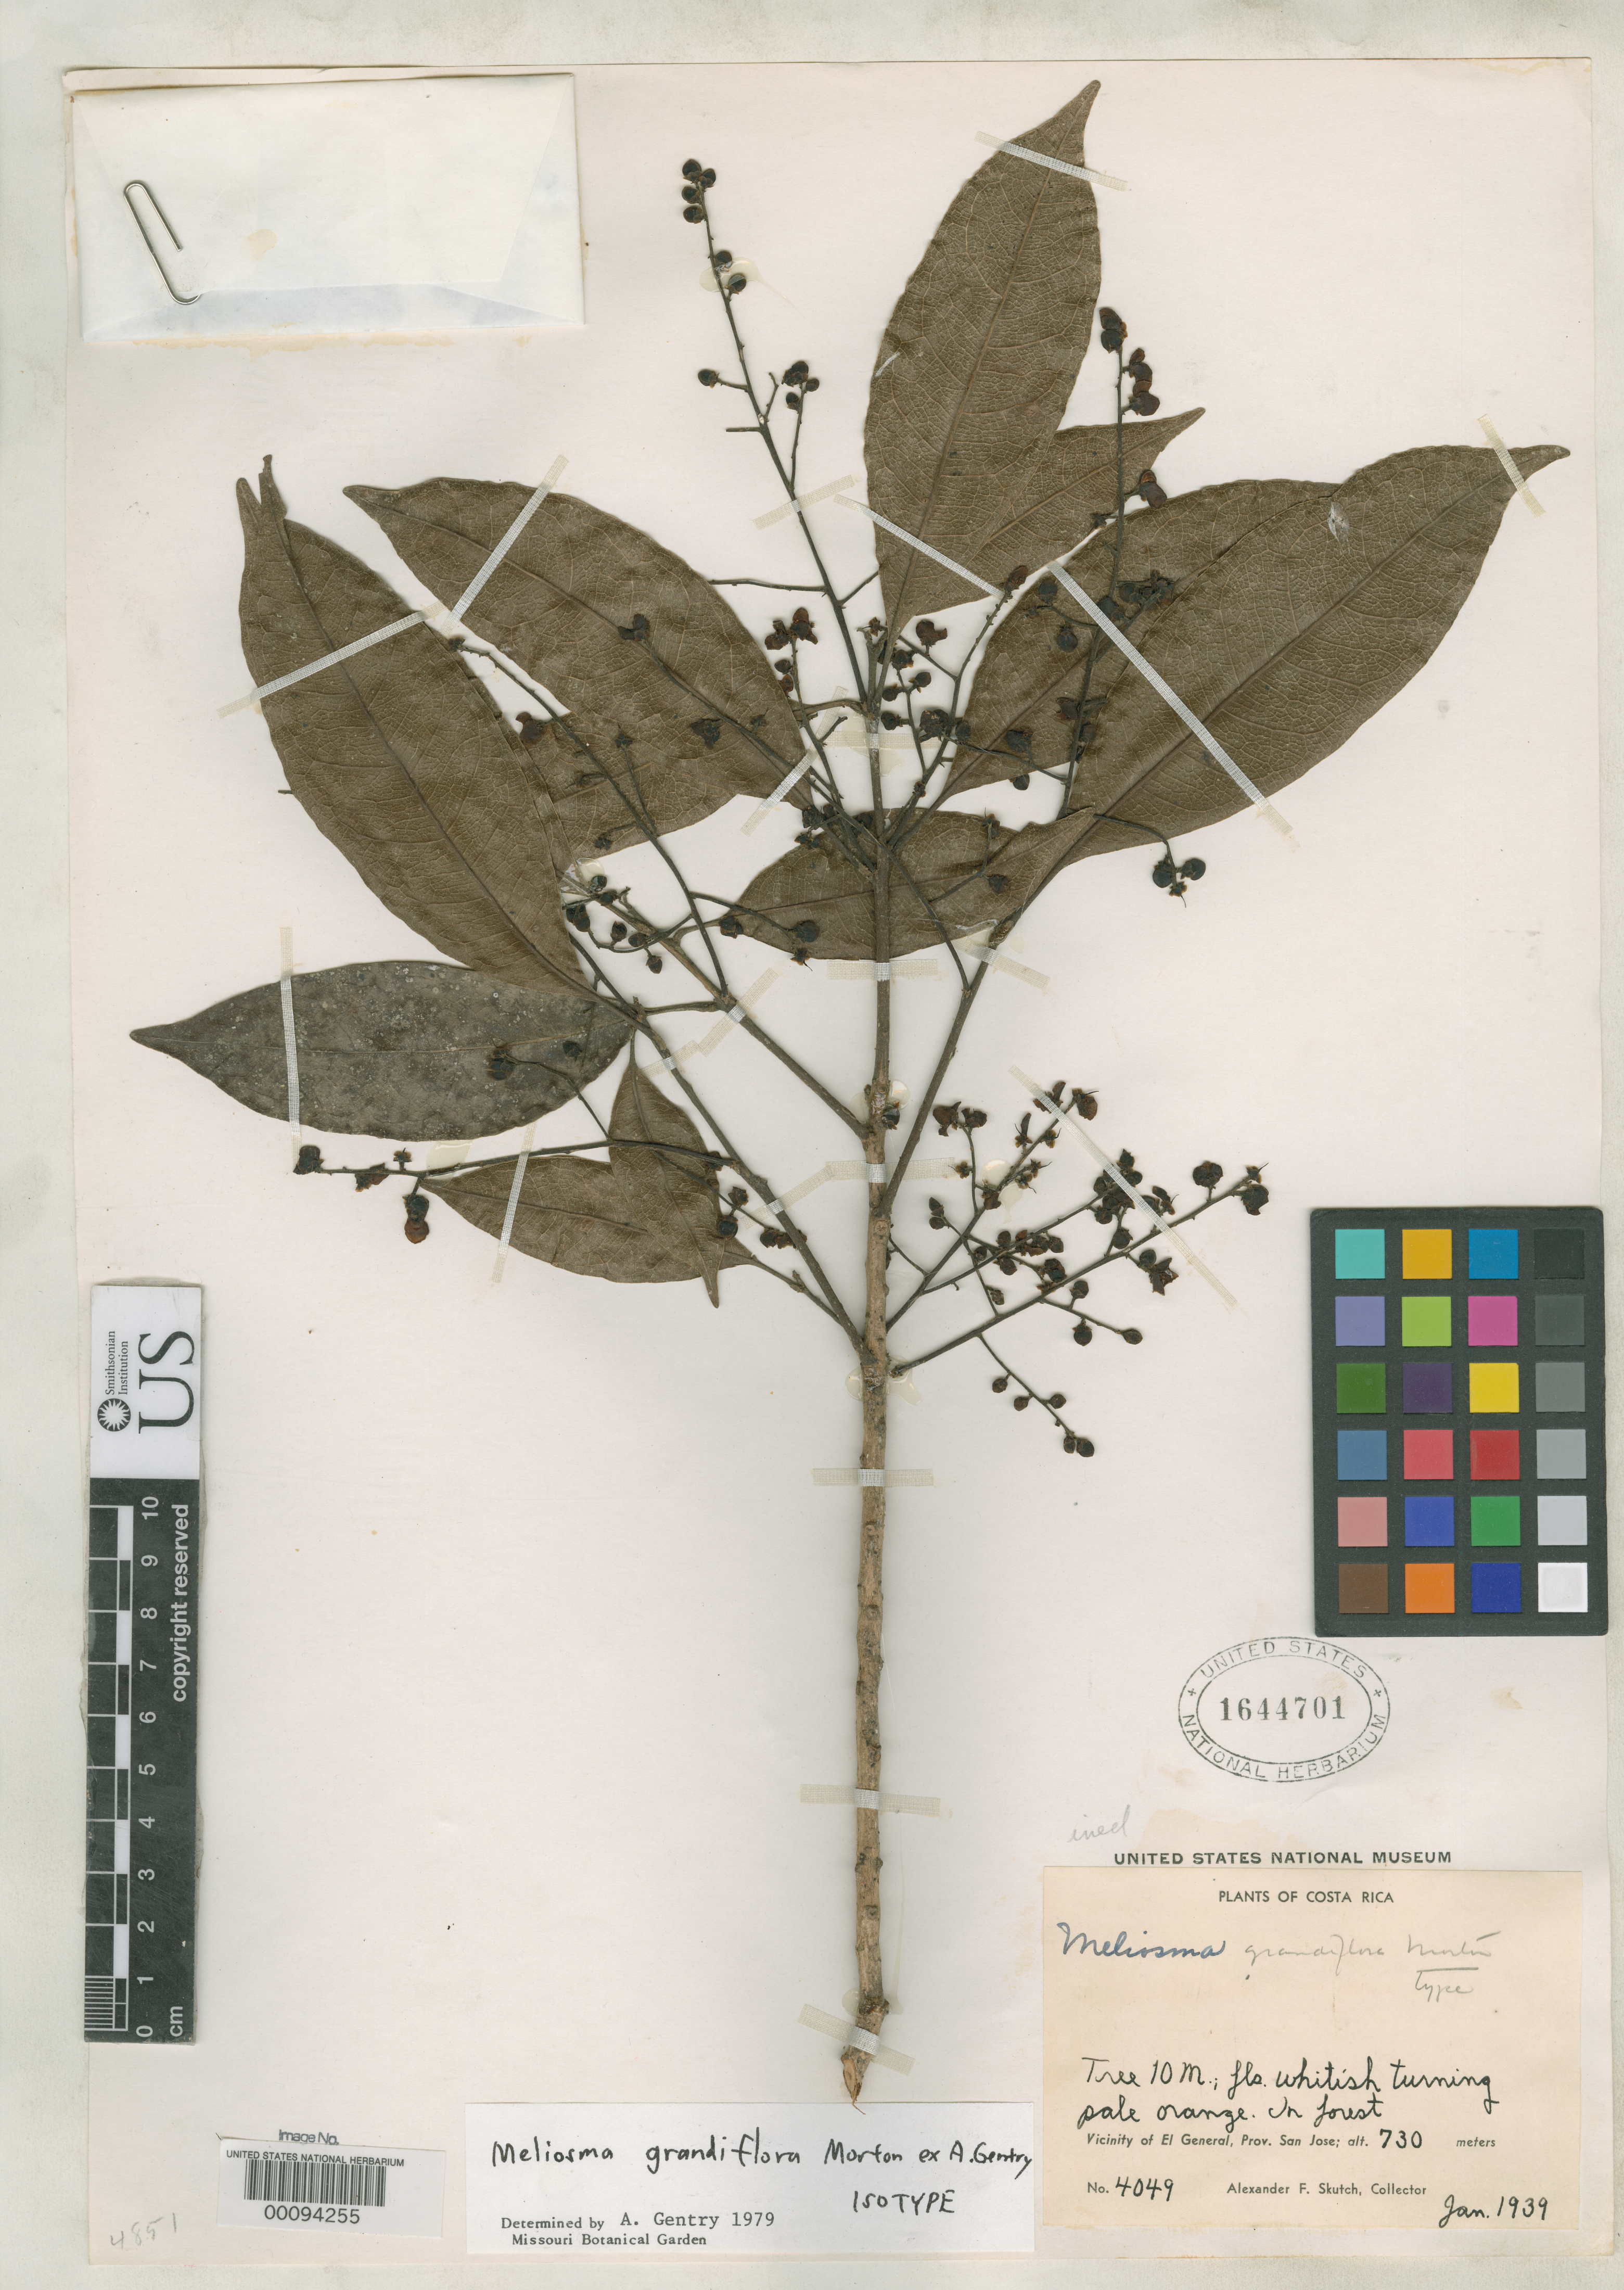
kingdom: Plantae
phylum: Tracheophyta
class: Magnoliopsida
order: Proteales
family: Sabiaceae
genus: Meliosma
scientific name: Meliosma grandiflora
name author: C.V. Morton ex A.H. Gentry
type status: Isotype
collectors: A. F. Skutch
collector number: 4049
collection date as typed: Jan 1939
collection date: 1939-01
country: Costa Rica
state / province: San José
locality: Vicinity of El General.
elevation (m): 730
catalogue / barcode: US 1644701